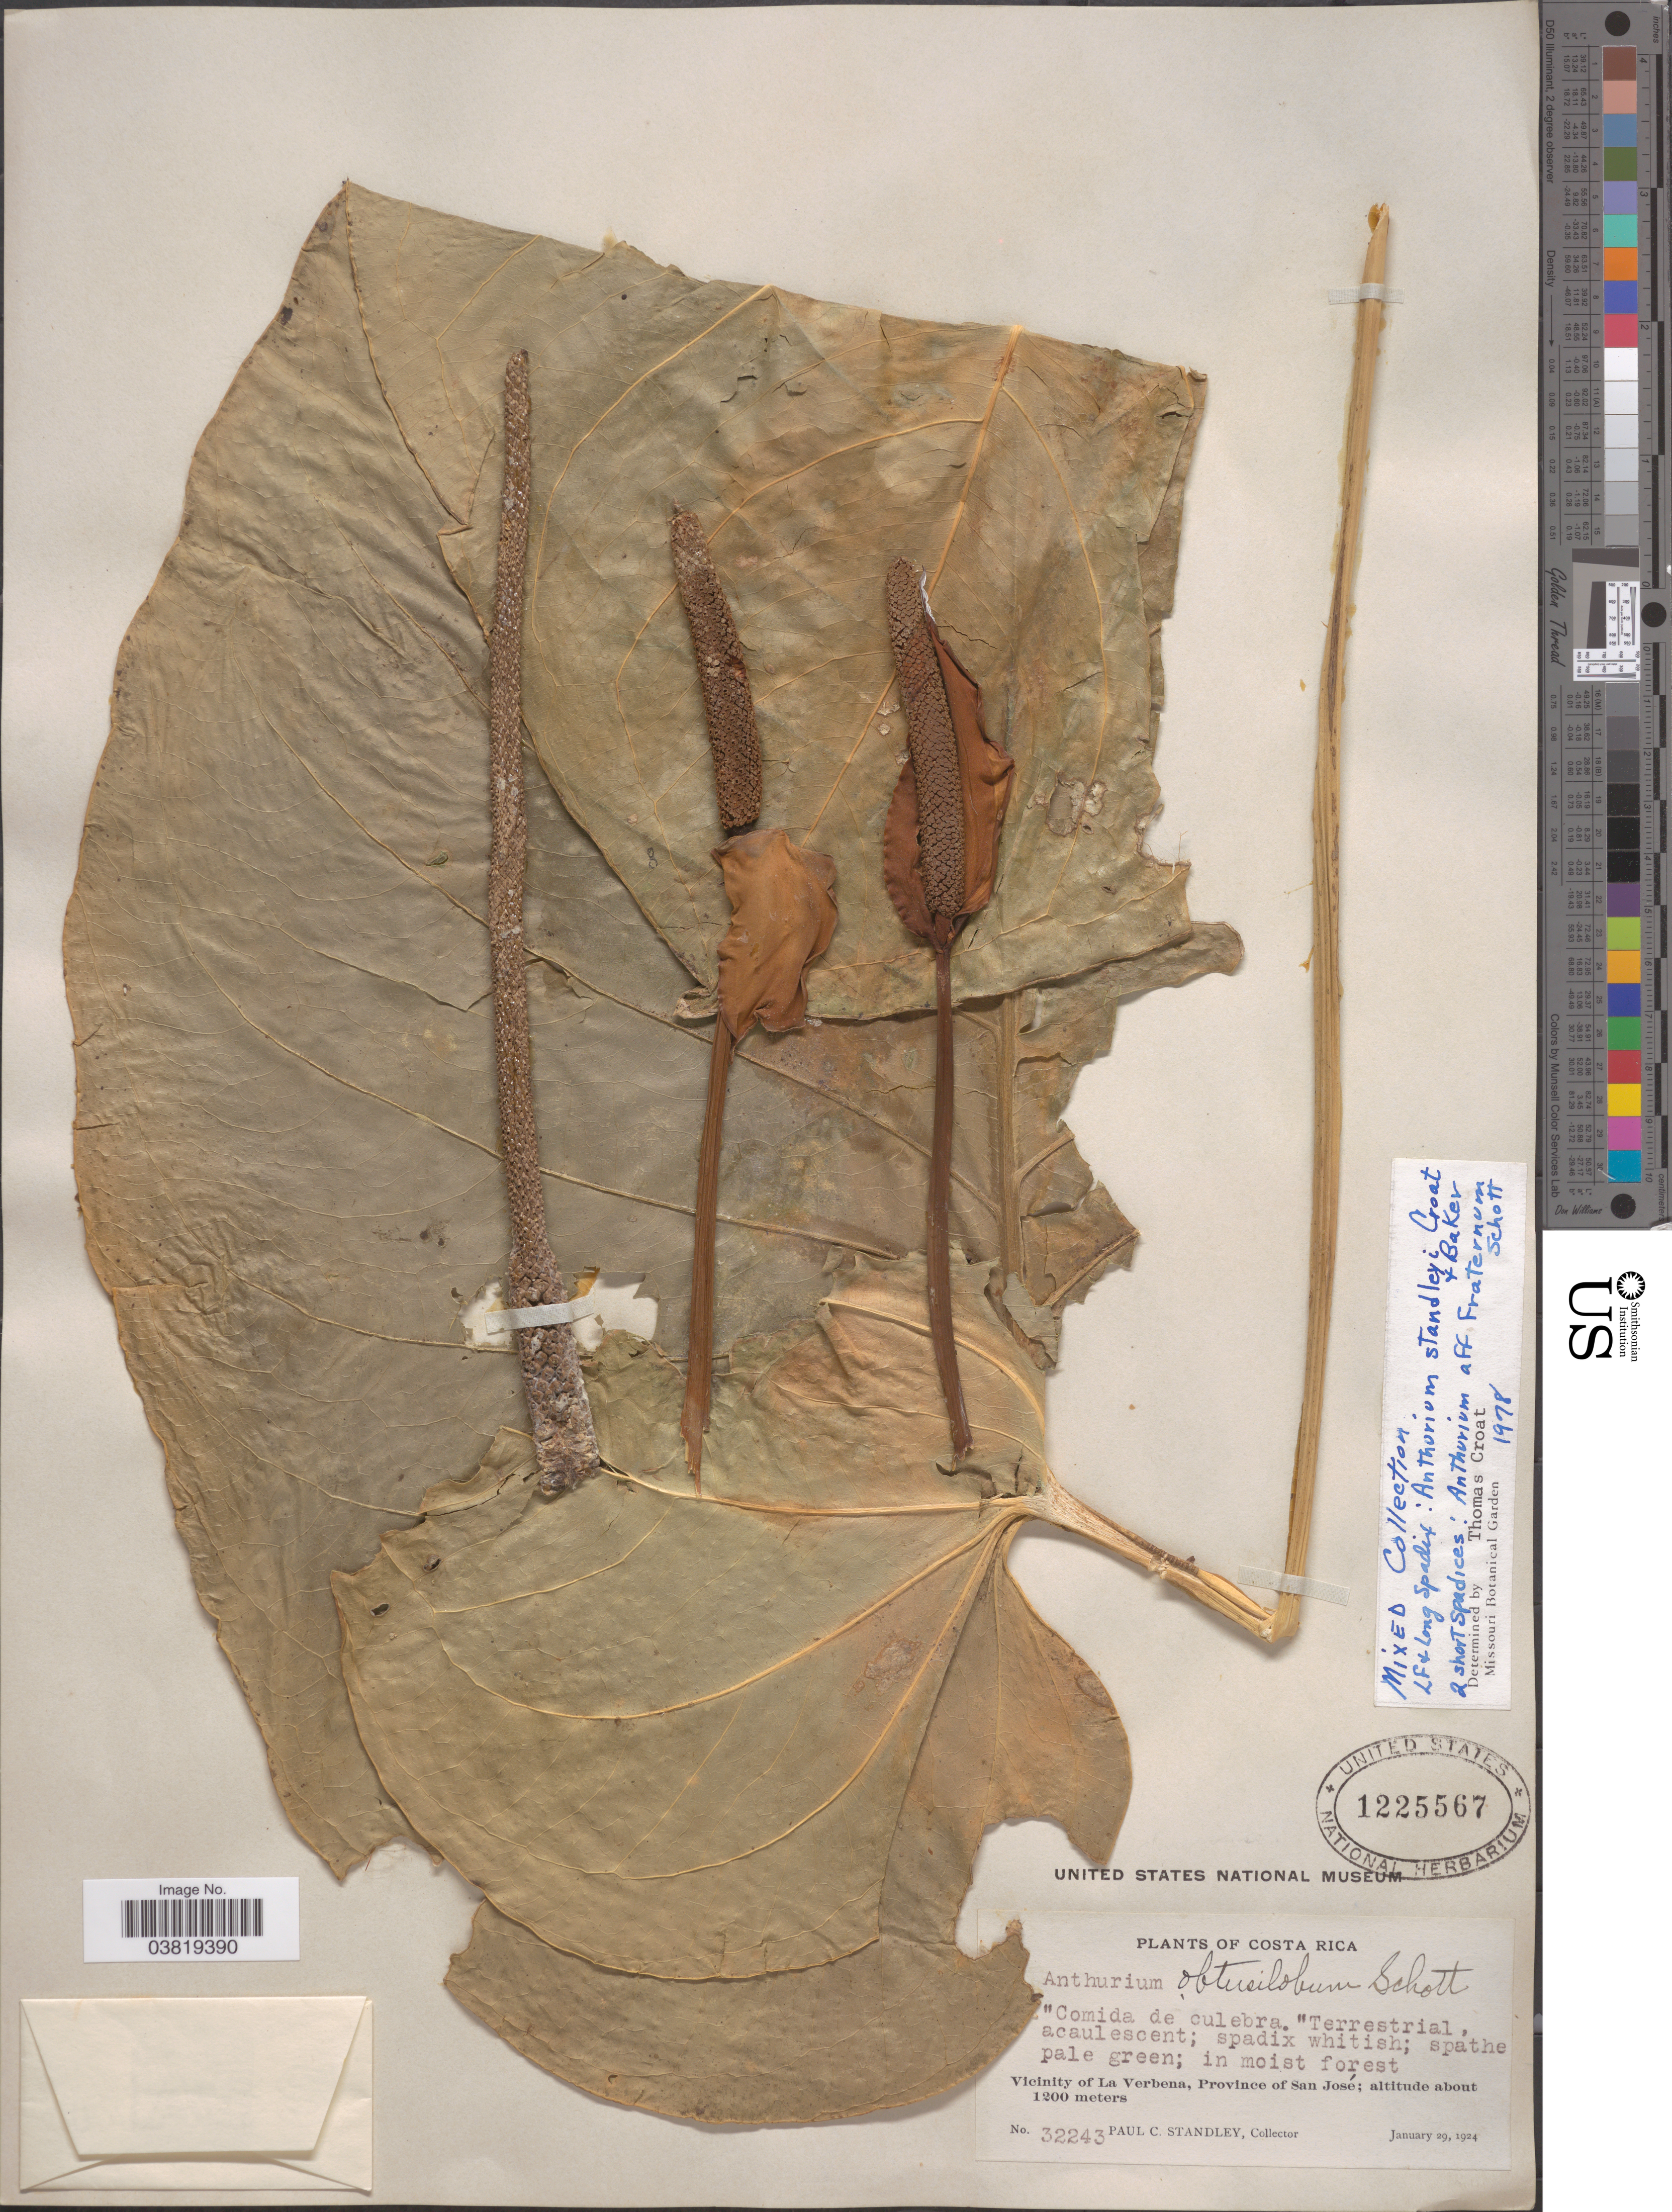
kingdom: Plantae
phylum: Tracheophyta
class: Liliopsida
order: Alismatales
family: Araceae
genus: Anthurium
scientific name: Anthurium standleyi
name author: Croat & R.A. Baker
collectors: P. C. Standley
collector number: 32243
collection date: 1924-01-29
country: Costa Rica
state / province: San José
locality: Vicinity of La Verbena.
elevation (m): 1200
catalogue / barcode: US 1225567